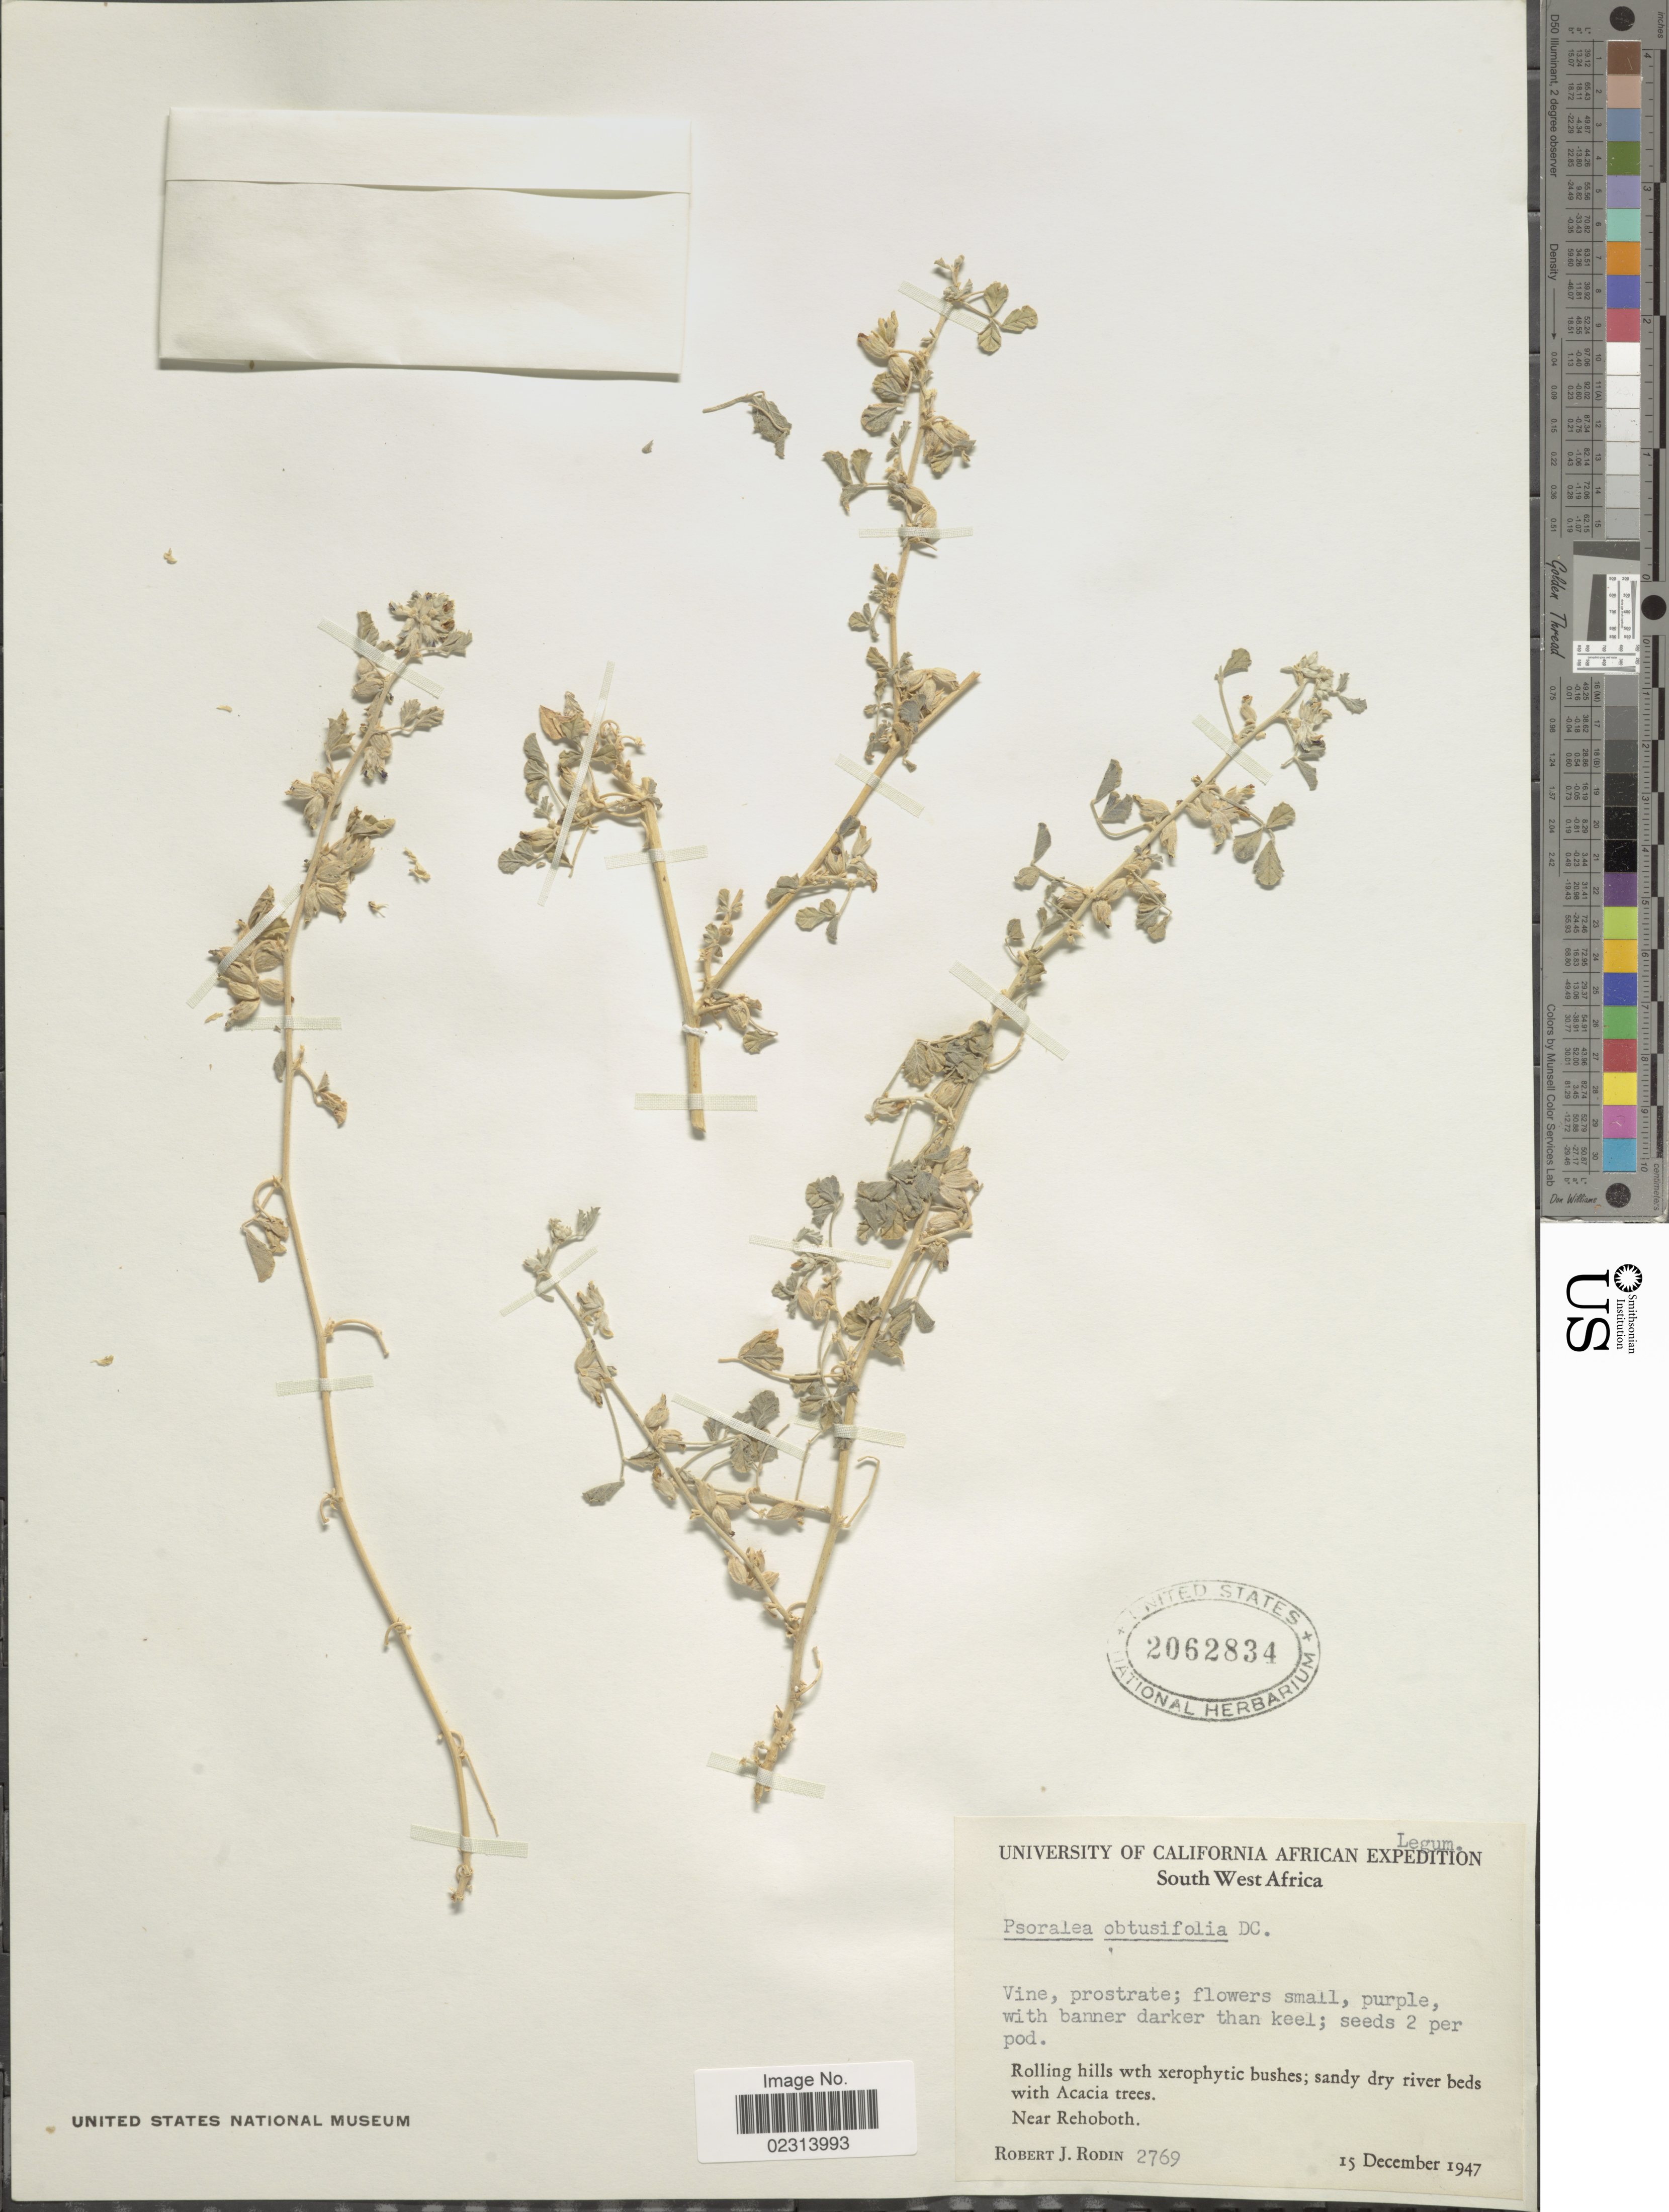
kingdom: Plantae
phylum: Tracheophyta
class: Magnoliopsida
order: Fabales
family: Fabaceae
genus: Cullen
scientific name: Cullen tomentosum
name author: (Thunb.) J.W. Grimes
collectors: R. J. Rodin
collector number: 2769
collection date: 1947-12-15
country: Namibia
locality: South West Afrika, Rolling hills wth xerophytic bushes, Near Rehoboth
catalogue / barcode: US 2062834